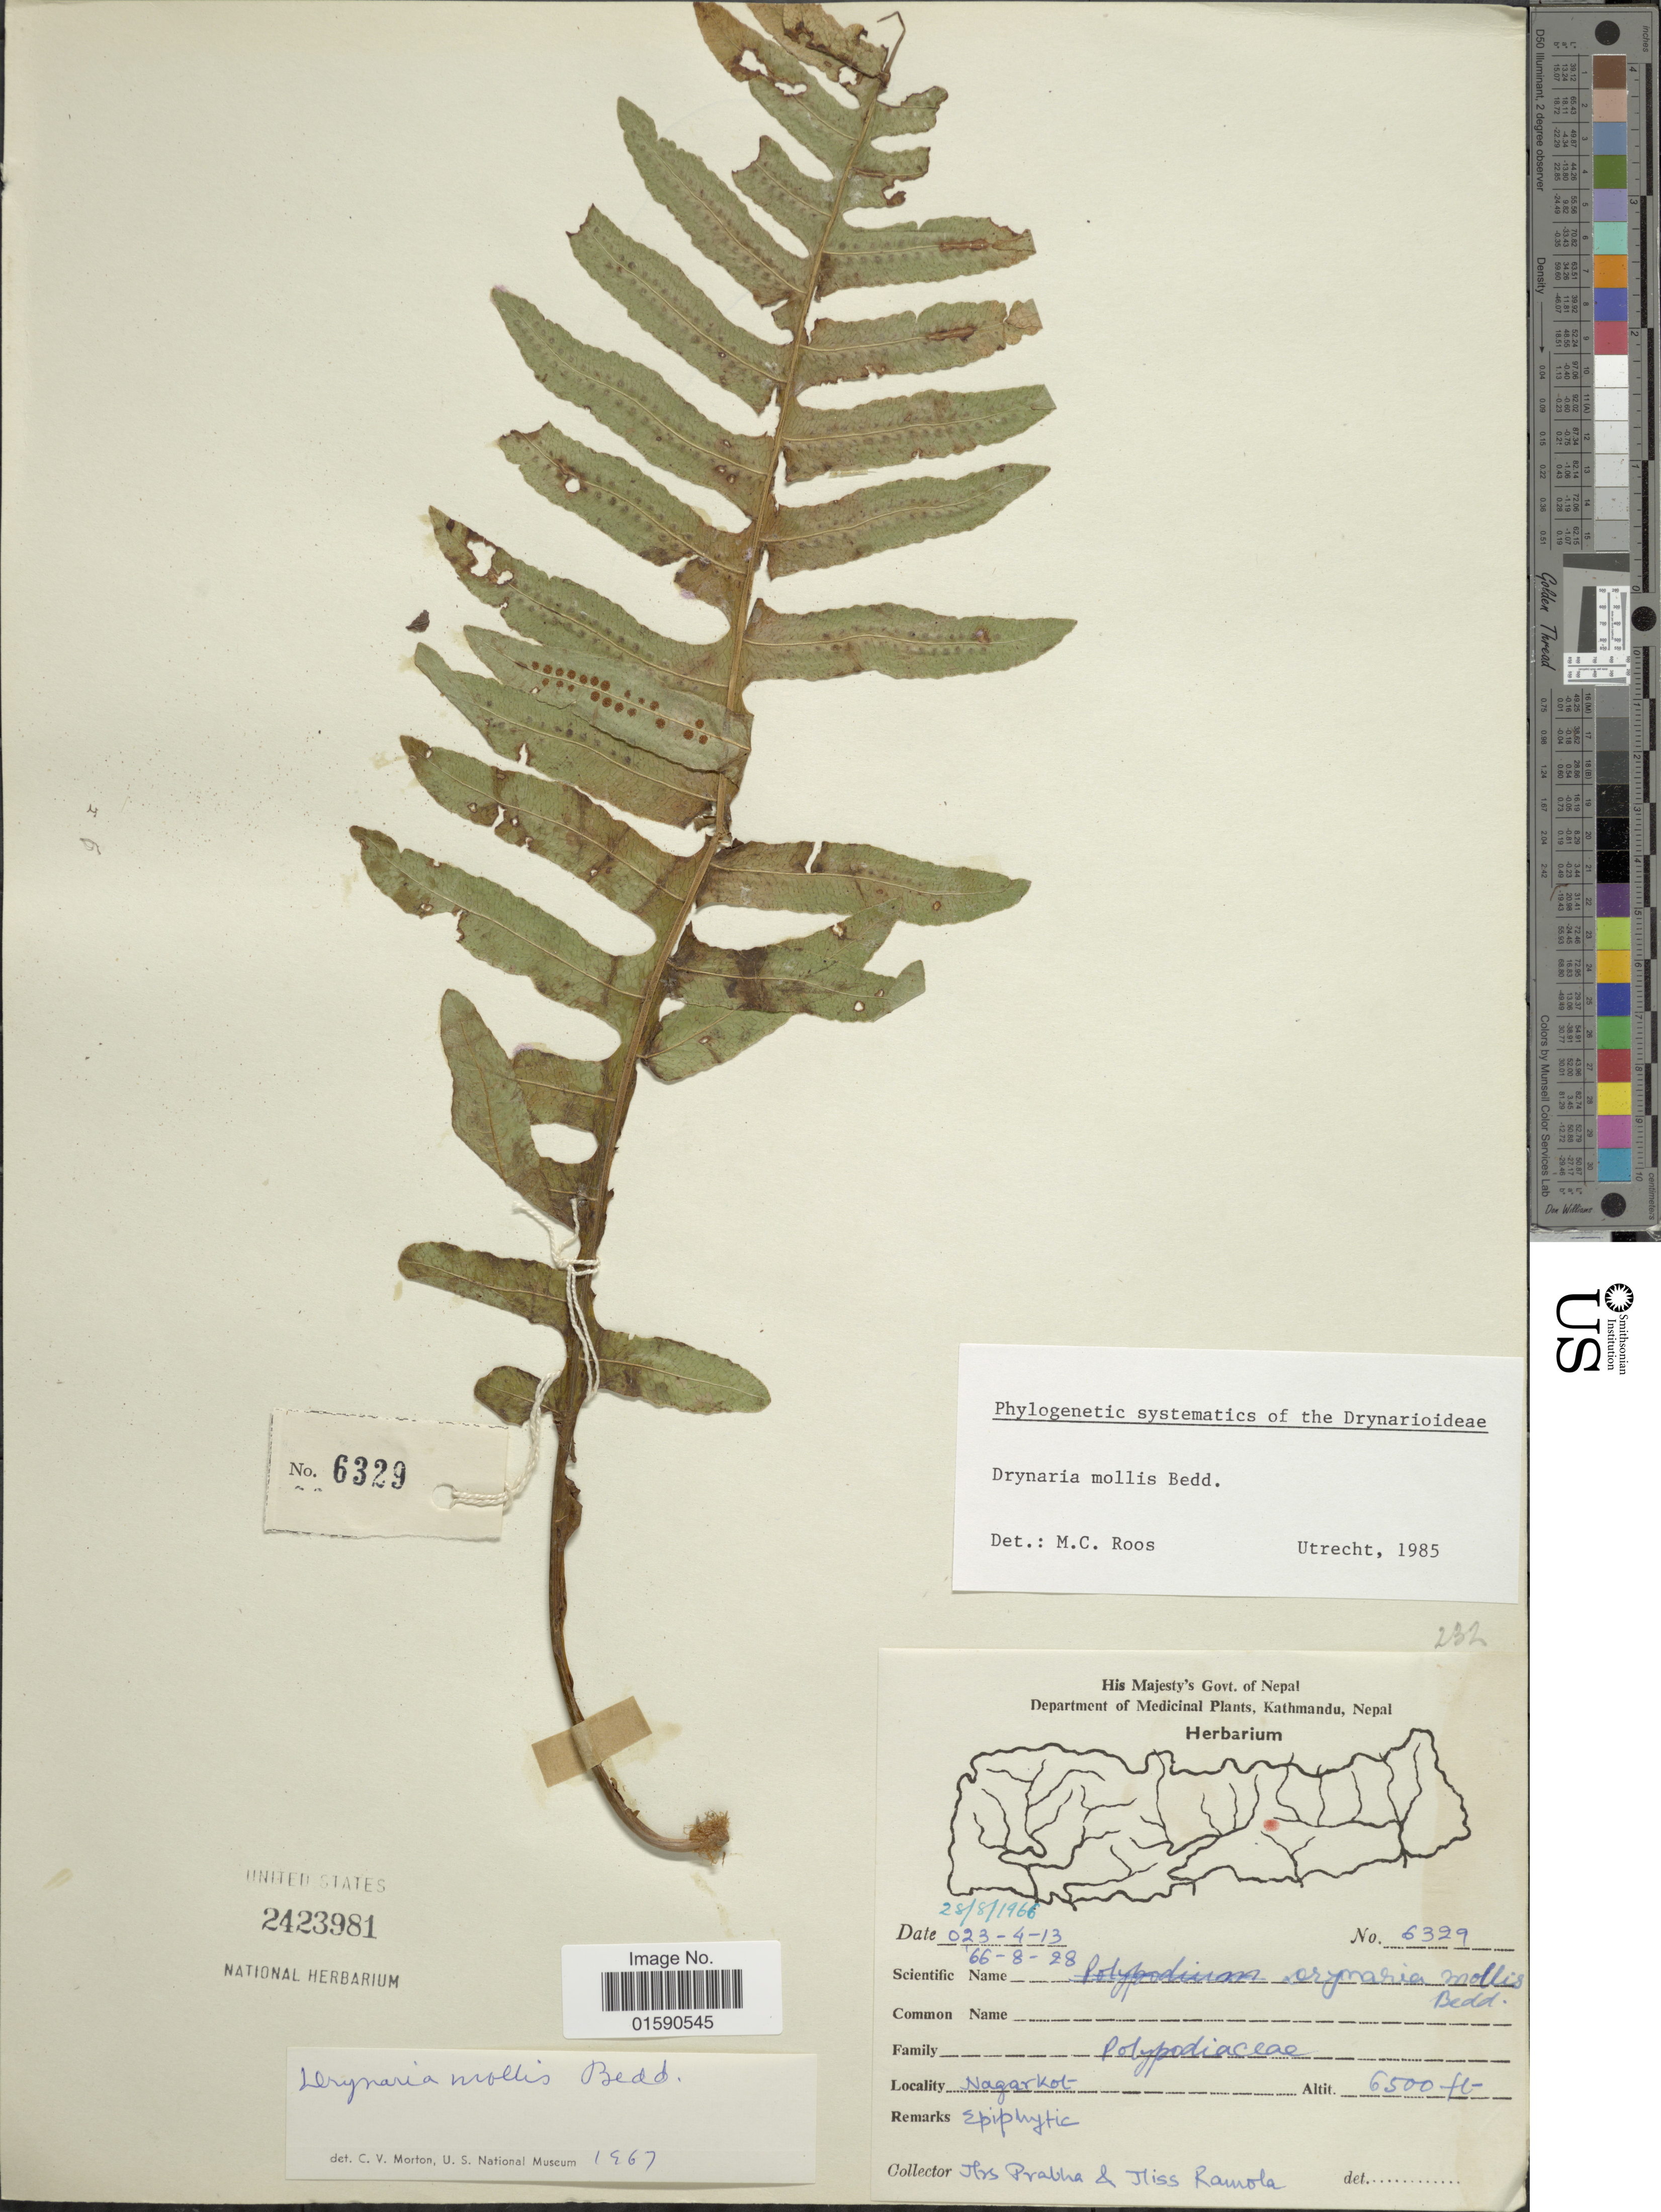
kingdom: Plantae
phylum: Tracheophyta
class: Polypodiopsida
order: Polypodiales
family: Polypodiaceae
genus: Drynaria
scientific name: Drynaria mollis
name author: Bedd.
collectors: P. Pradhan & R. Thapa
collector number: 6329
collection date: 1966-08-25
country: Nepal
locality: Nagaret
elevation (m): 1981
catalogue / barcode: US 2423981